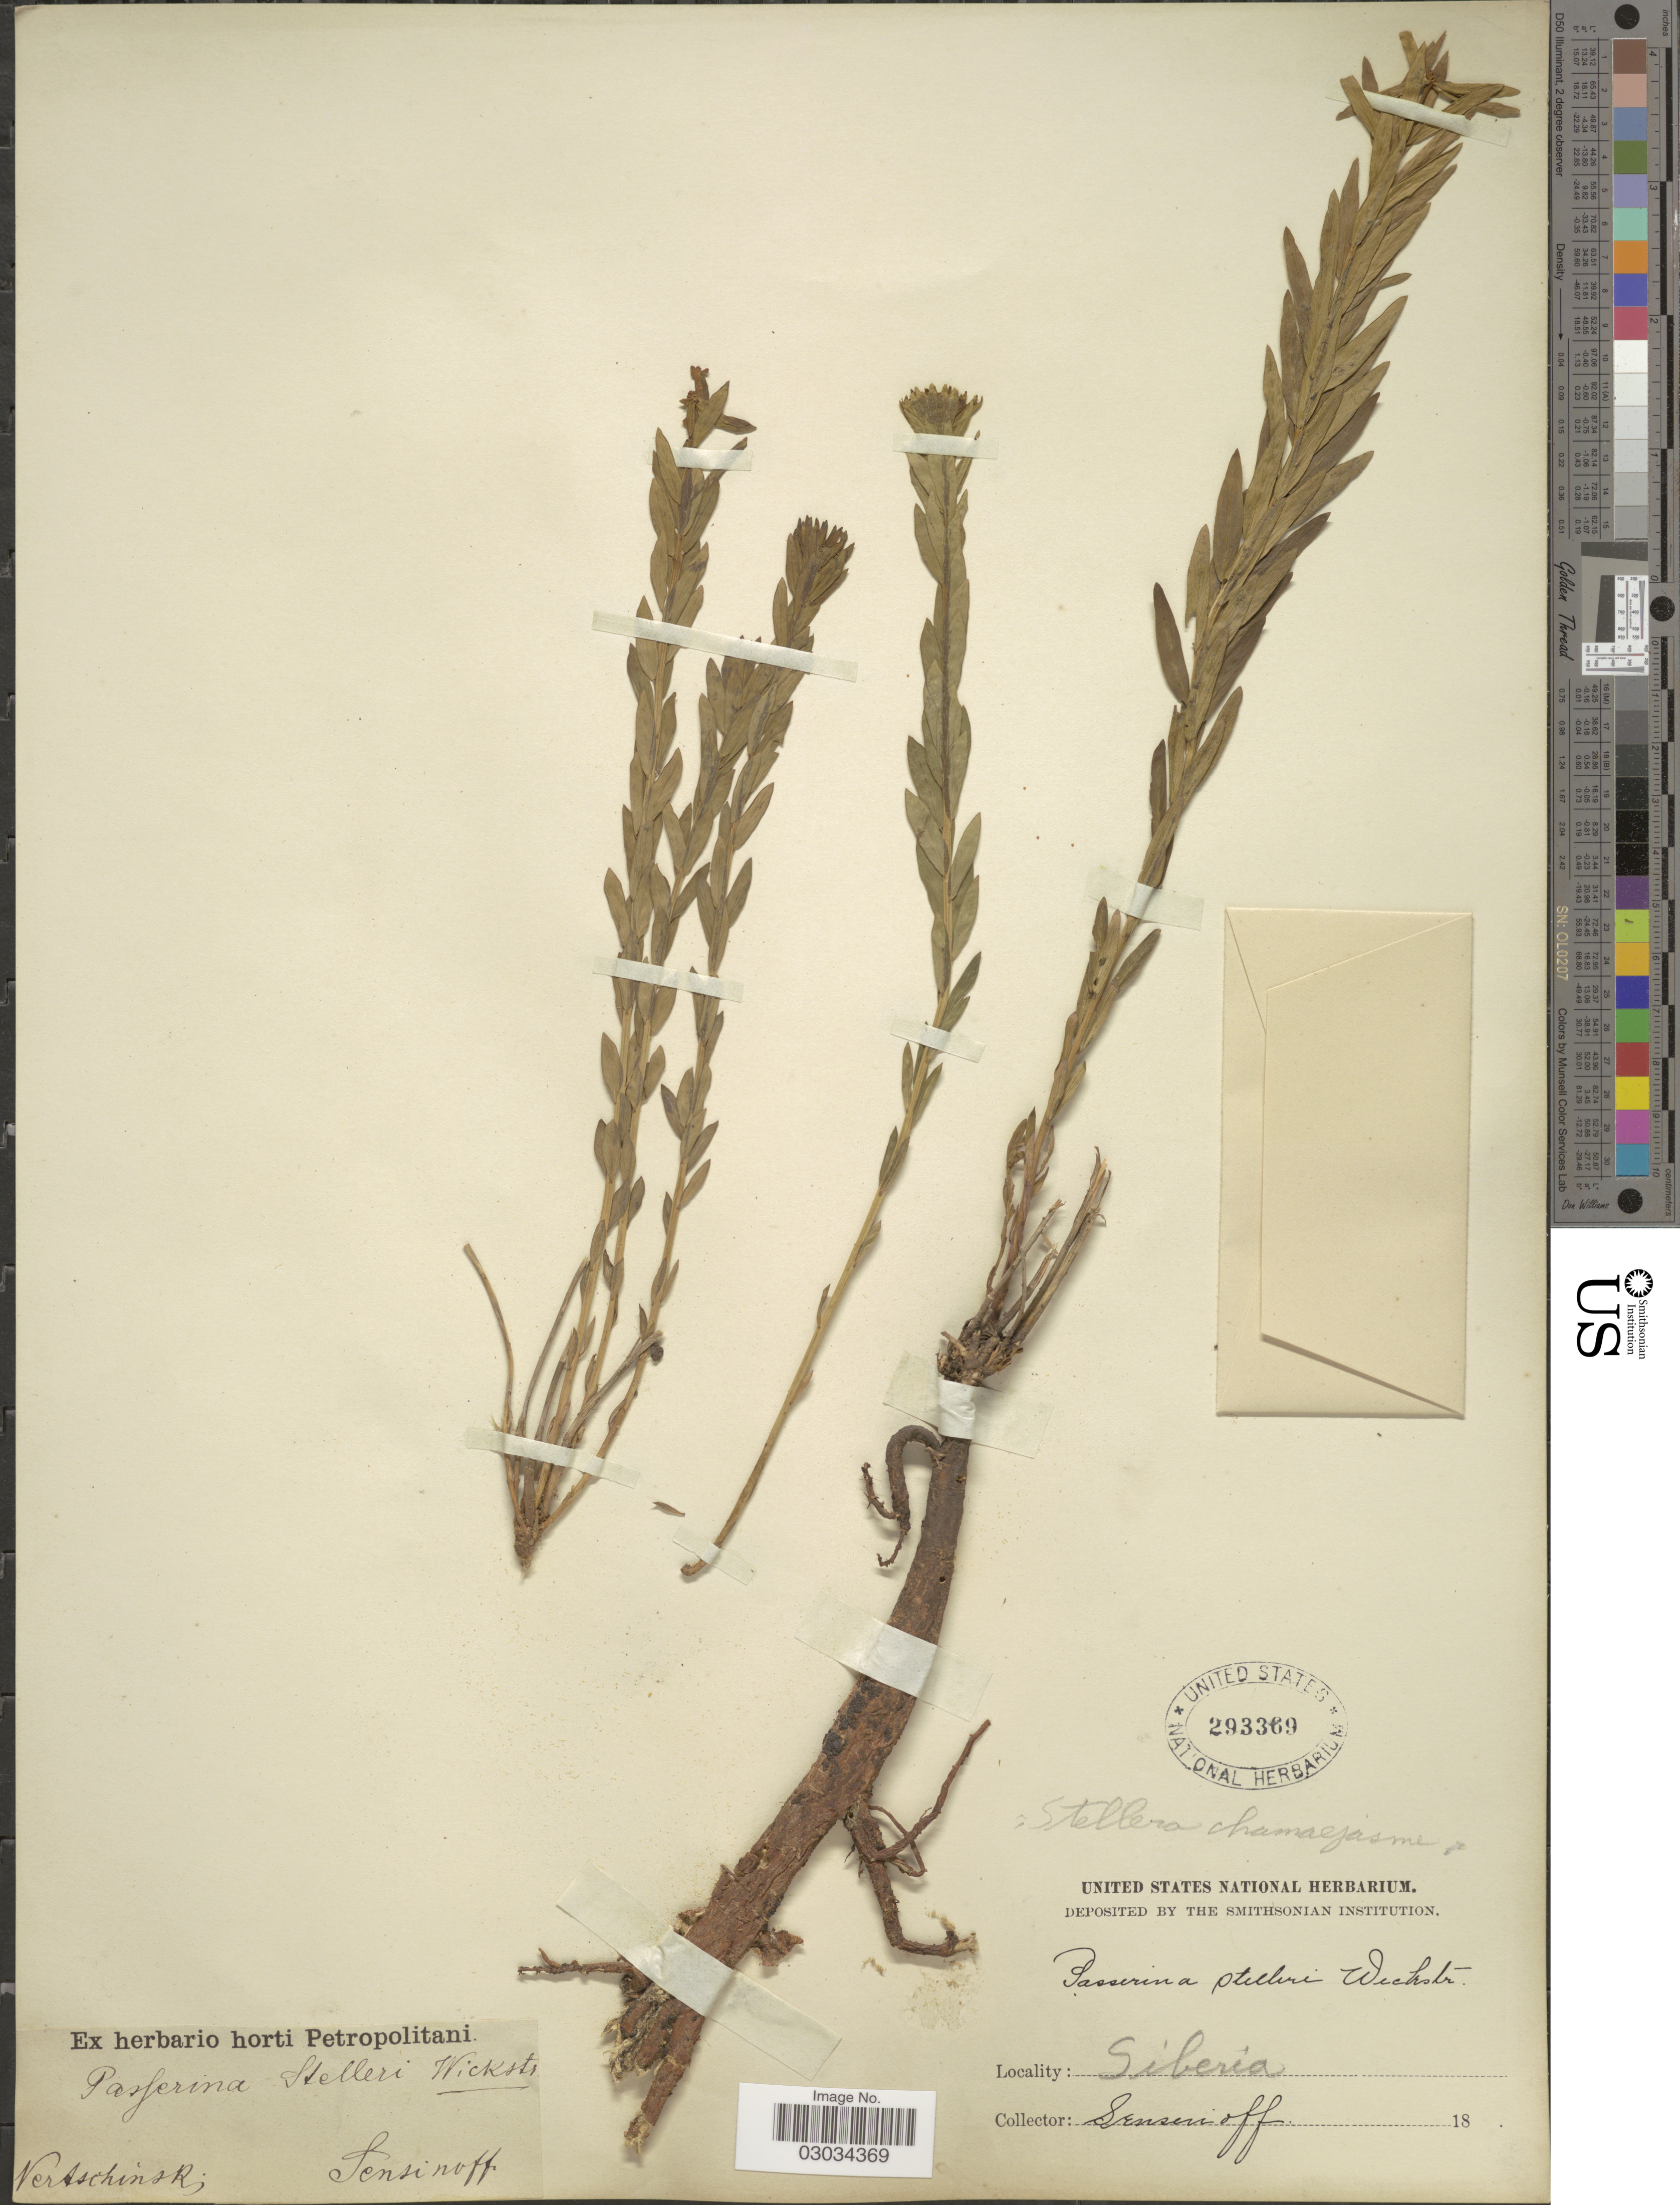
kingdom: Plantae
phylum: Tracheophyta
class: Magnoliopsida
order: Malvales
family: Thymelaeaceae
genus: Stellera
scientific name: Stellera chamaejasme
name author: L.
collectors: Sensinoff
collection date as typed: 18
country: Russian Federation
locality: Siberia. Nertschinsk.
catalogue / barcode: US 293369